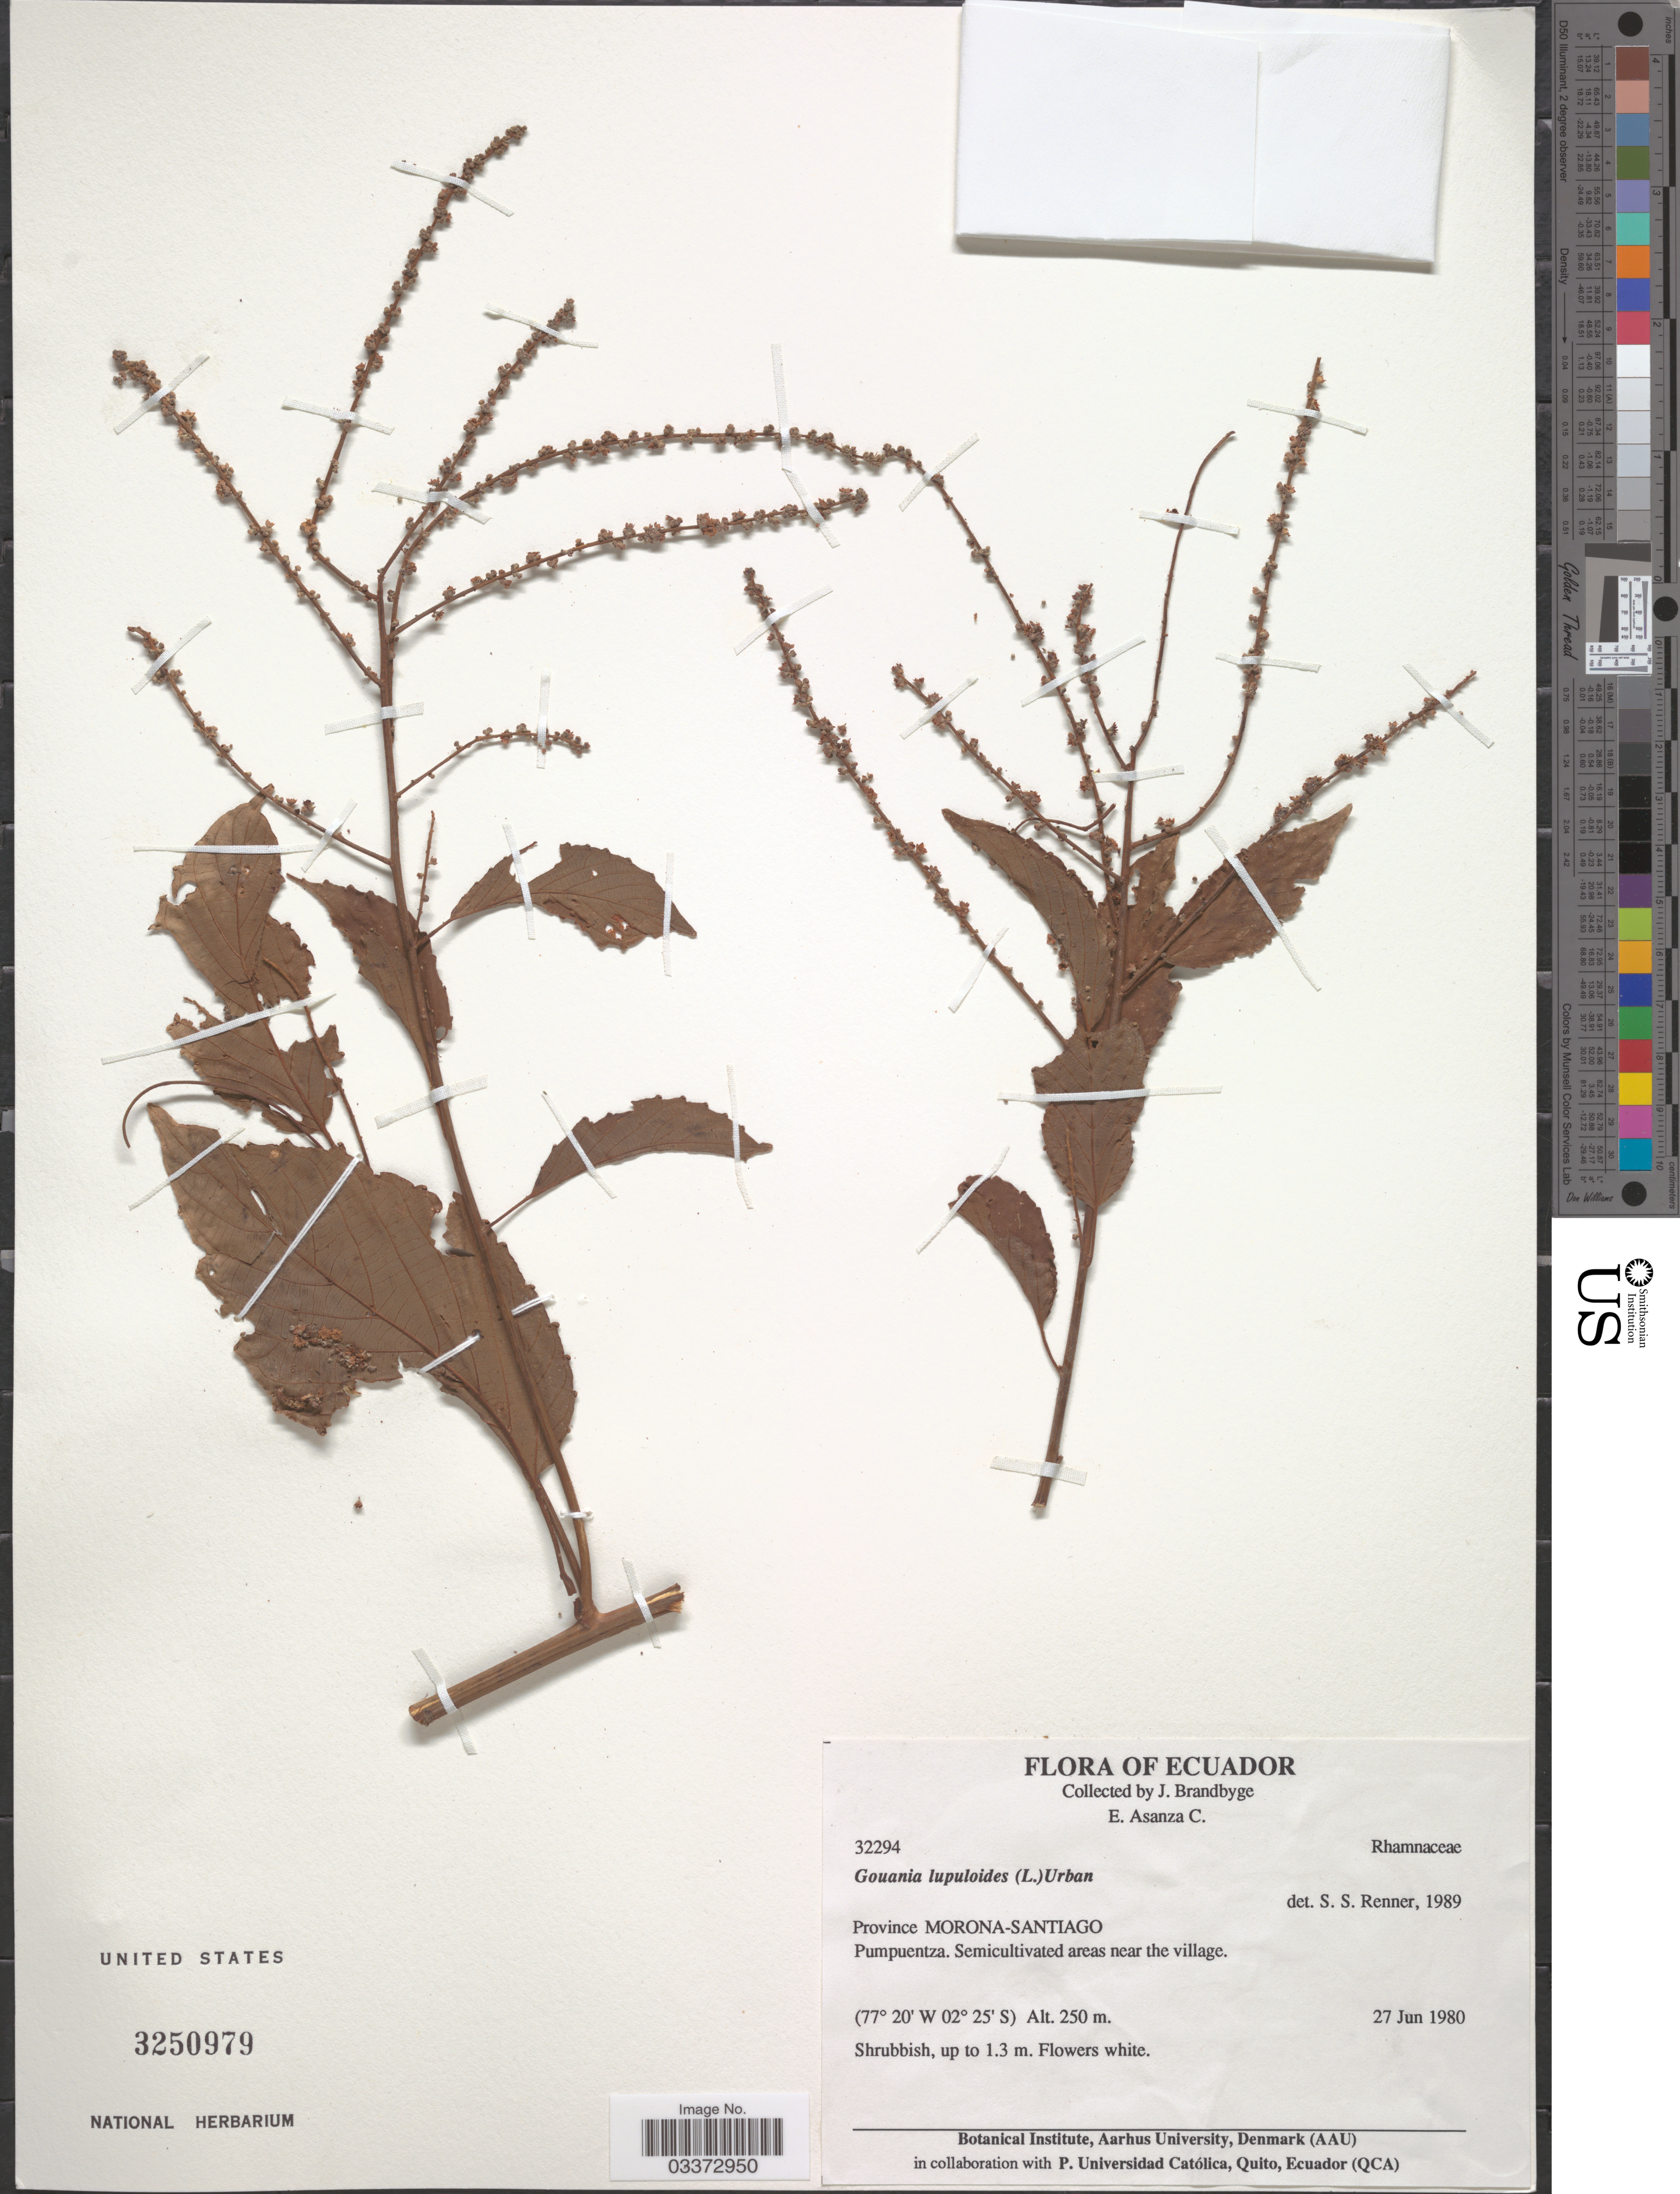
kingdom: Plantae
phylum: Tracheophyta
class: Magnoliopsida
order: Rosales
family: Rhamnaceae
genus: Gouania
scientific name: Gouania alnifolia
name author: Reissek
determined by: Figueira, Mauricio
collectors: J. Brandbyge & E. Asanza C.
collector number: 32294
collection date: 1980-06-27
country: Ecuador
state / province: Morona-Santiago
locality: Pumpuentza. Semicultivated areas near the village.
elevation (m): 250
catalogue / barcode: US 3250979